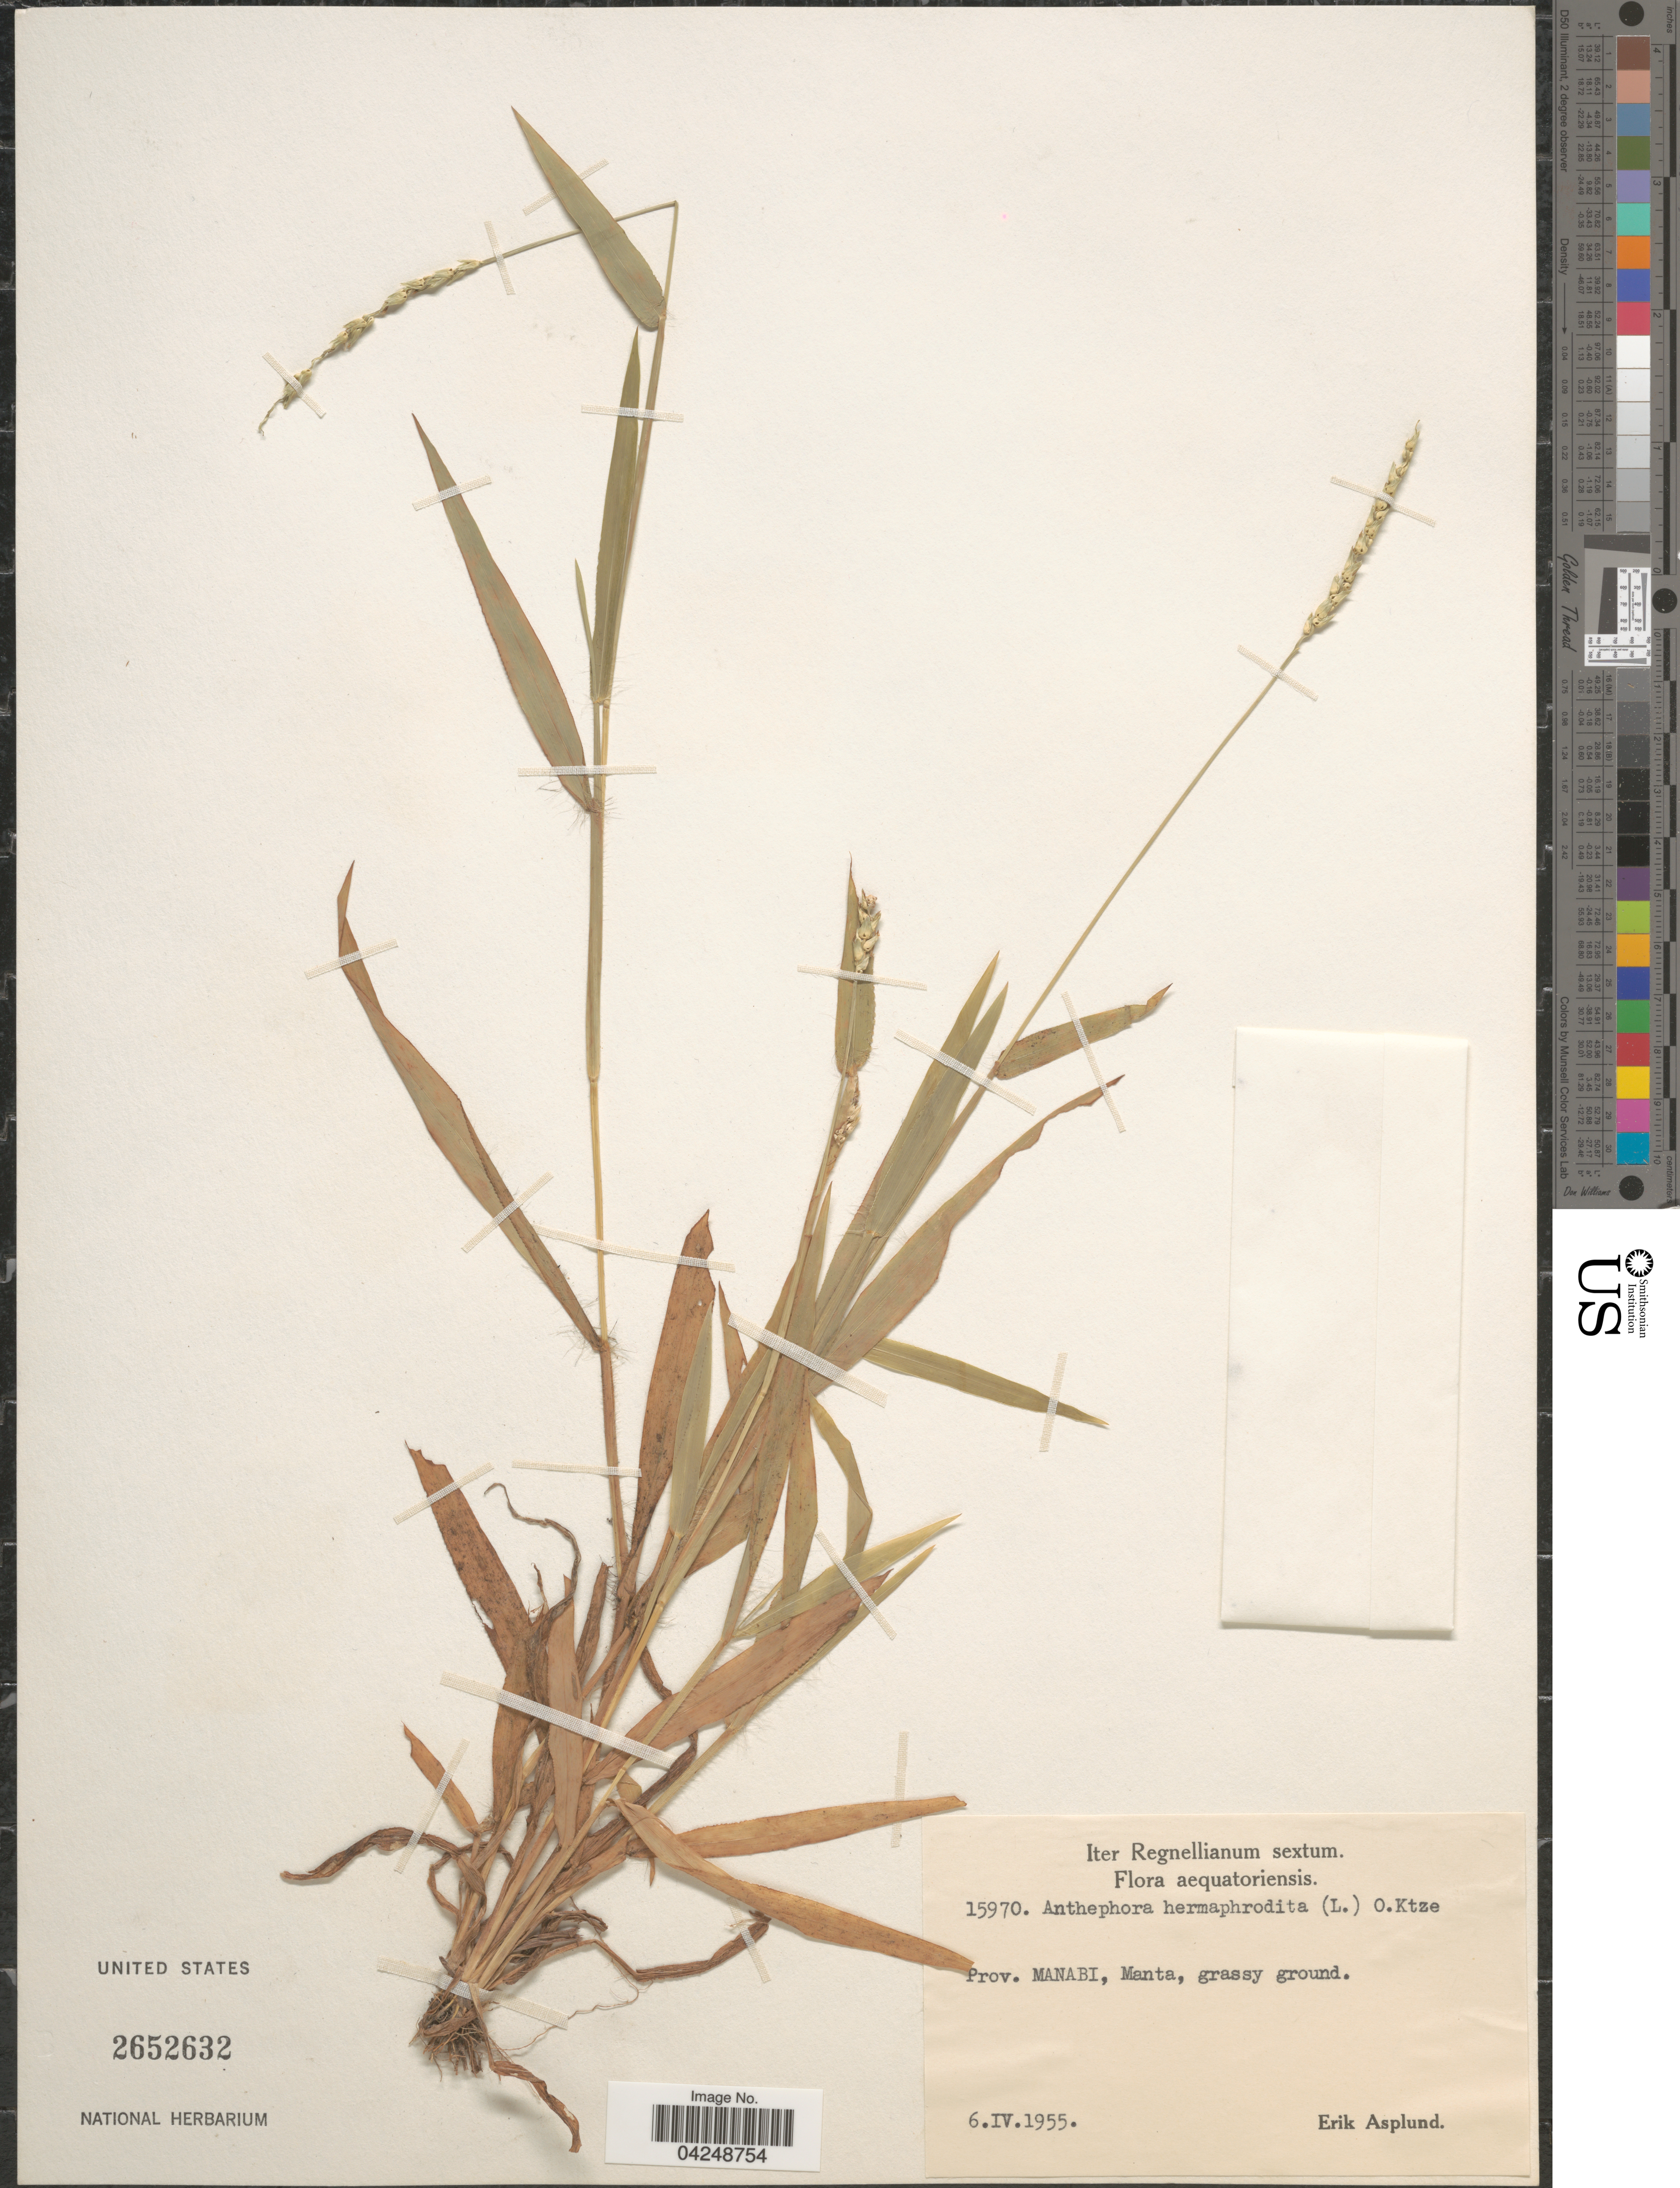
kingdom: Plantae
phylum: Tracheophyta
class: Liliopsida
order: Poales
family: Poaceae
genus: Anthephora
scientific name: Anthephora hermaphrodita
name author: (L.) Kuntze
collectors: E. Asplund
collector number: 15970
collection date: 1955-04-06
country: Ecuador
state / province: Manabí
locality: Iter Regnellianum sextum. Aequatoriensis. Manta, grassy ground.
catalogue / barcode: US 2652632